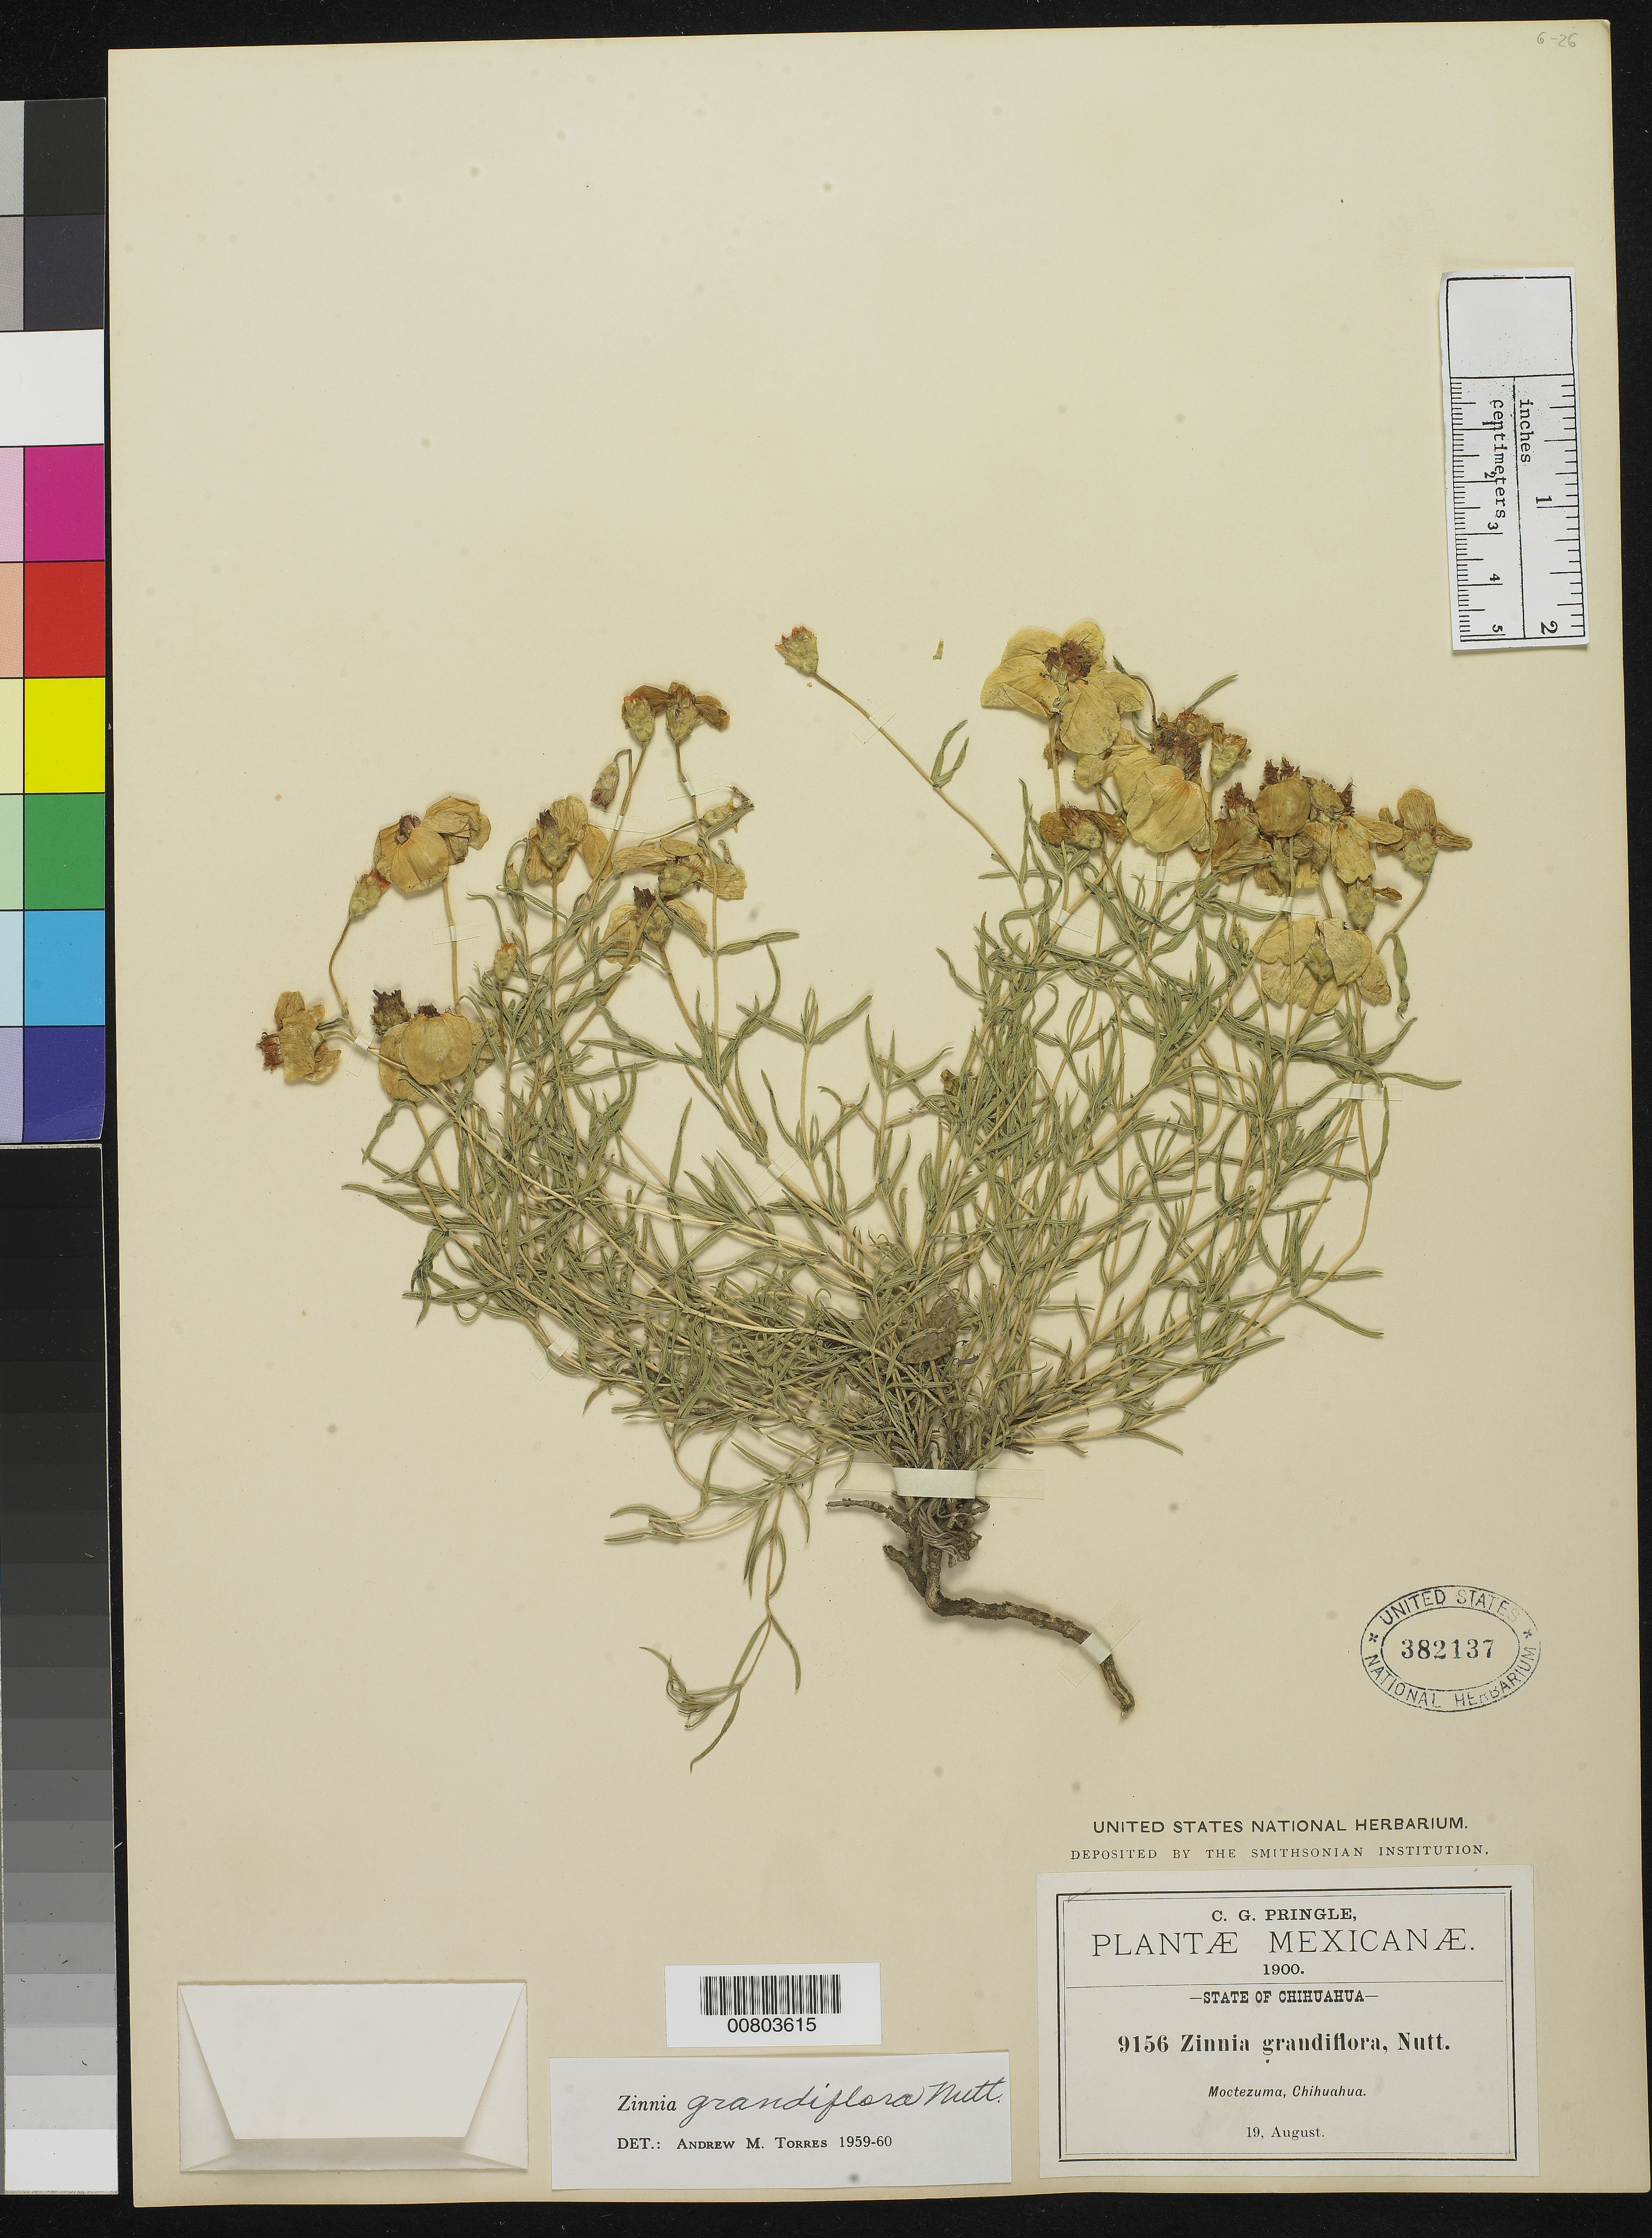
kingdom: Plantae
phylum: Tracheophyta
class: Magnoliopsida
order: Asterales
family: Asteraceae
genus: Zinnia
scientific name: Zinnia grandiflora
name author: Nutt.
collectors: C. G. Pringle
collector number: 9156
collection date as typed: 19 Aug 1900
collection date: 1900-08-19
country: Mexico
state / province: Chihuahua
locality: Moctezuma, Chihuahua.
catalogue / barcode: US 382137